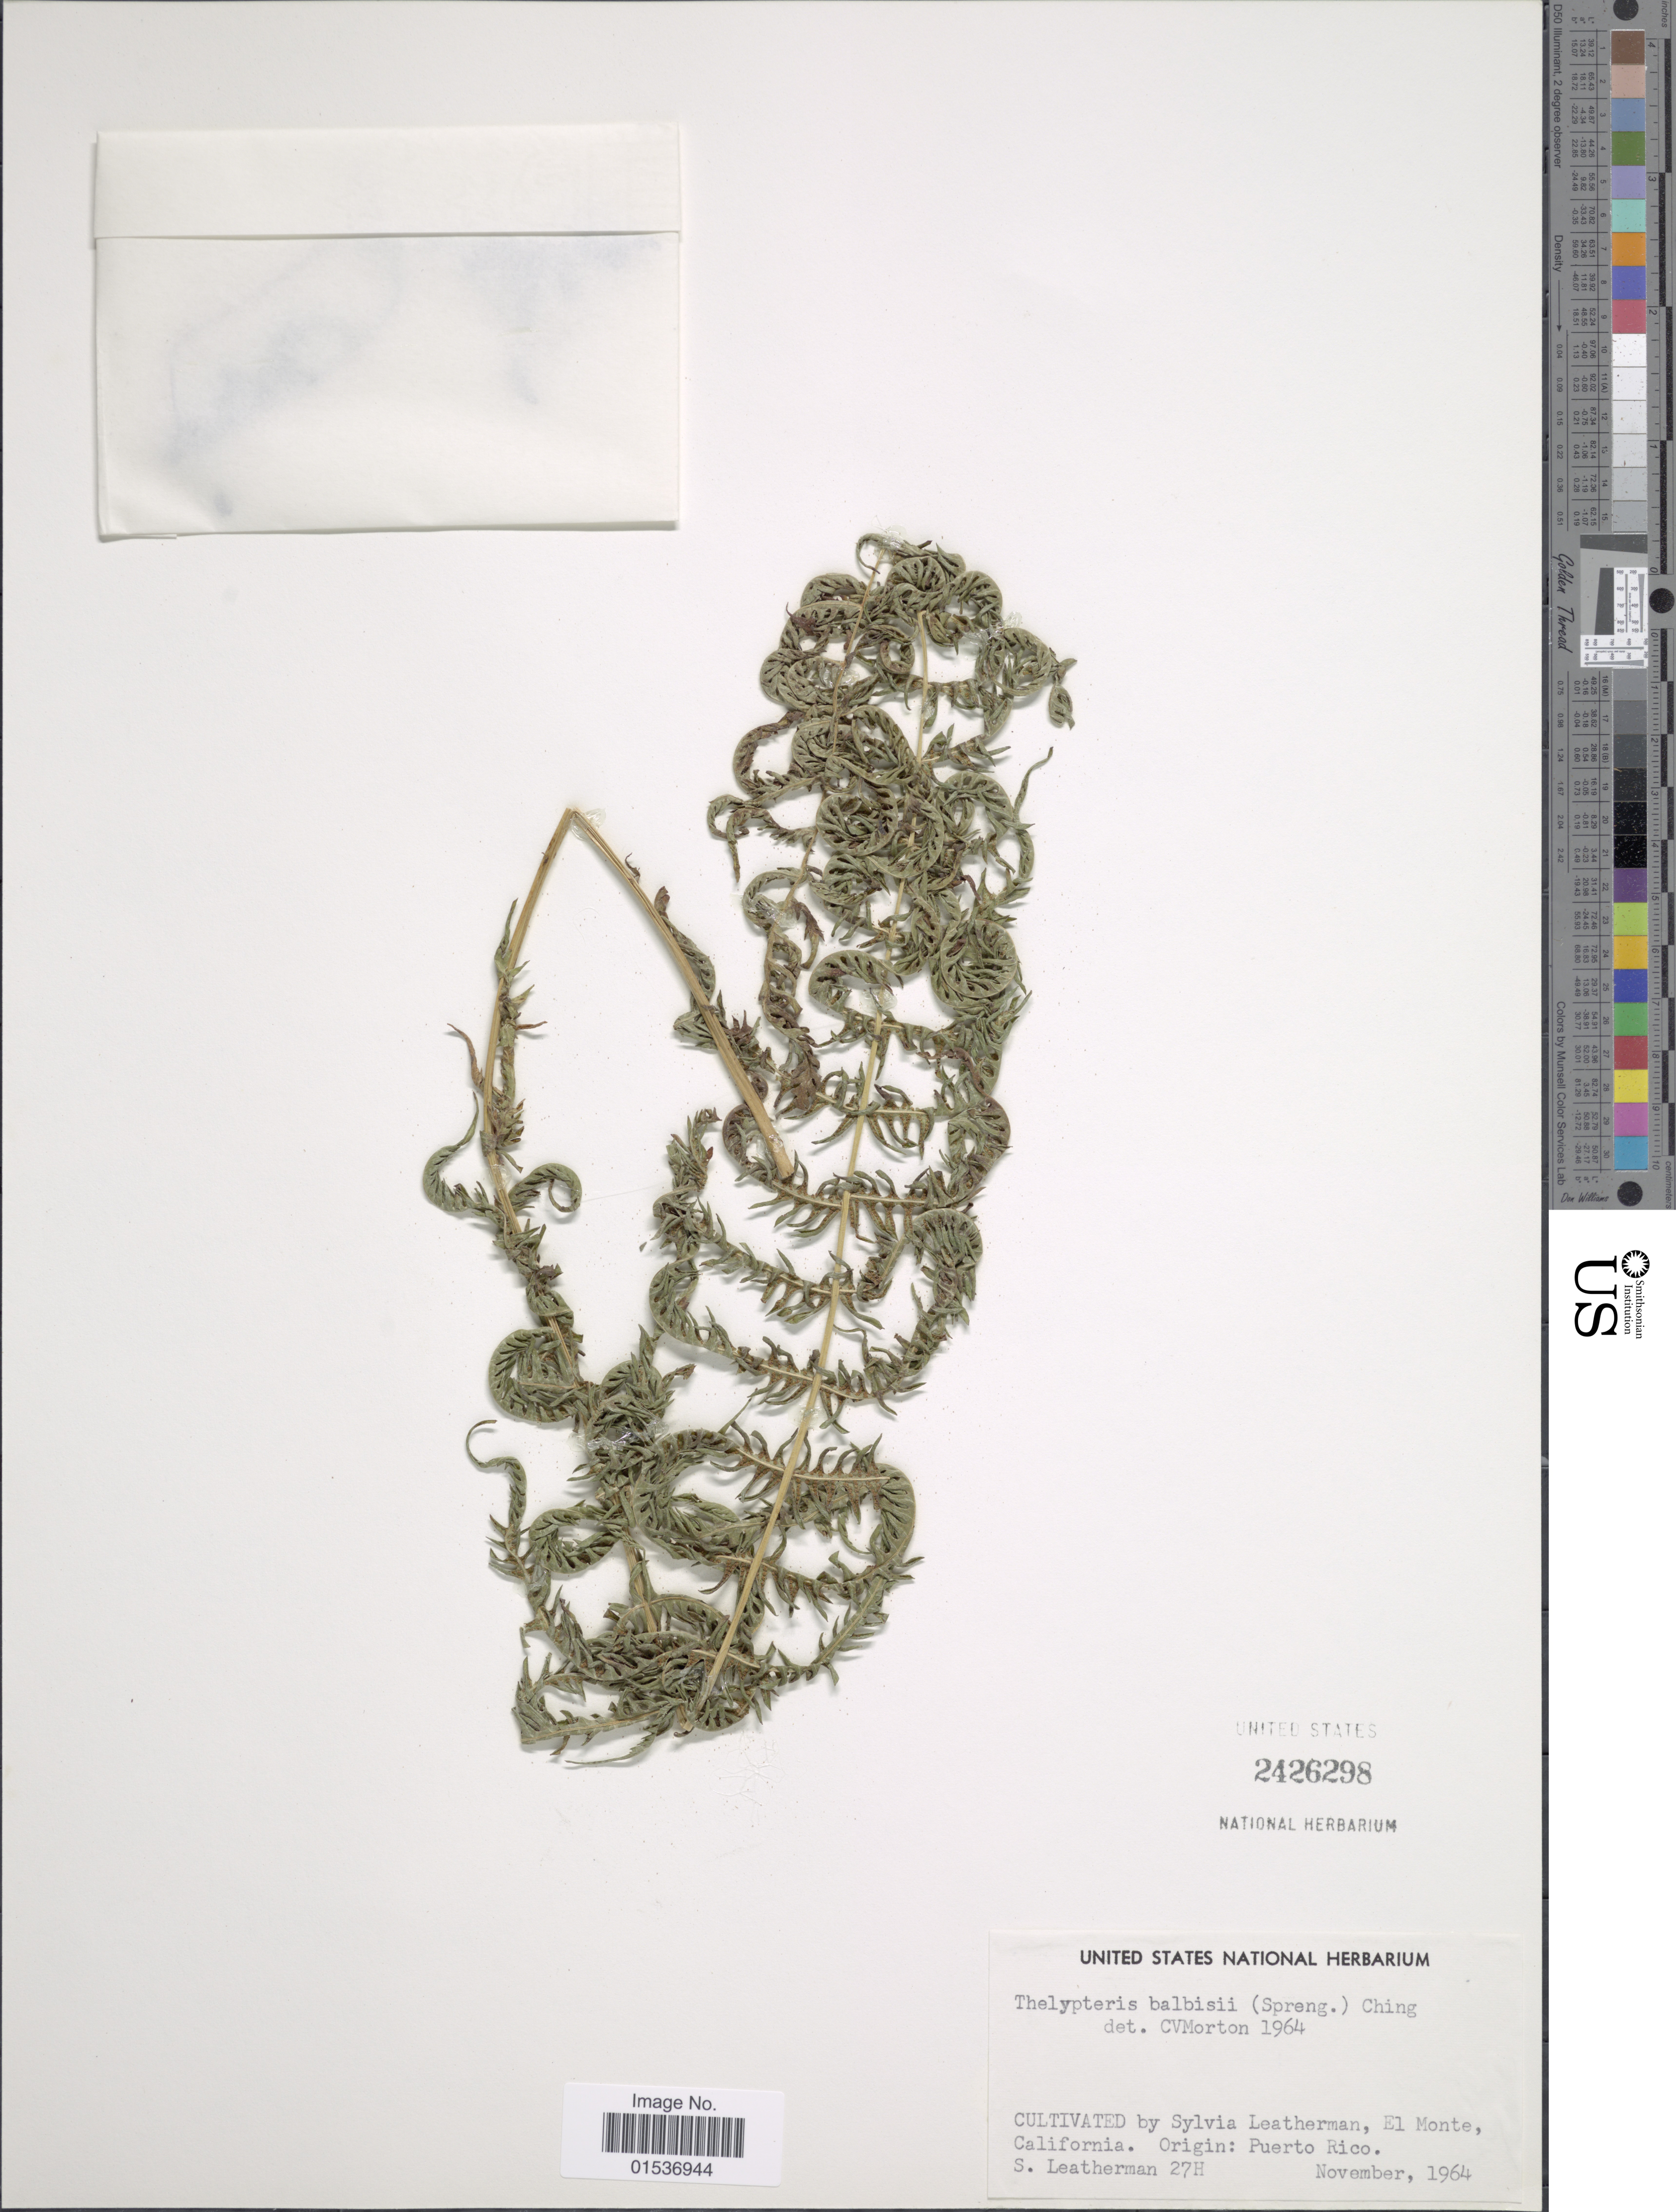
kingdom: Plantae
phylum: Tracheophyta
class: Polypodiopsida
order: Polypodiales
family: Thelypteridaceae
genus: Thelypteris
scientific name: Thelypteris balbisii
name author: (Spreng.) Ching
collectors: S. Leatherman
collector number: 27H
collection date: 1964-11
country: United States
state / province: California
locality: El monte, California.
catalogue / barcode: US 2426298